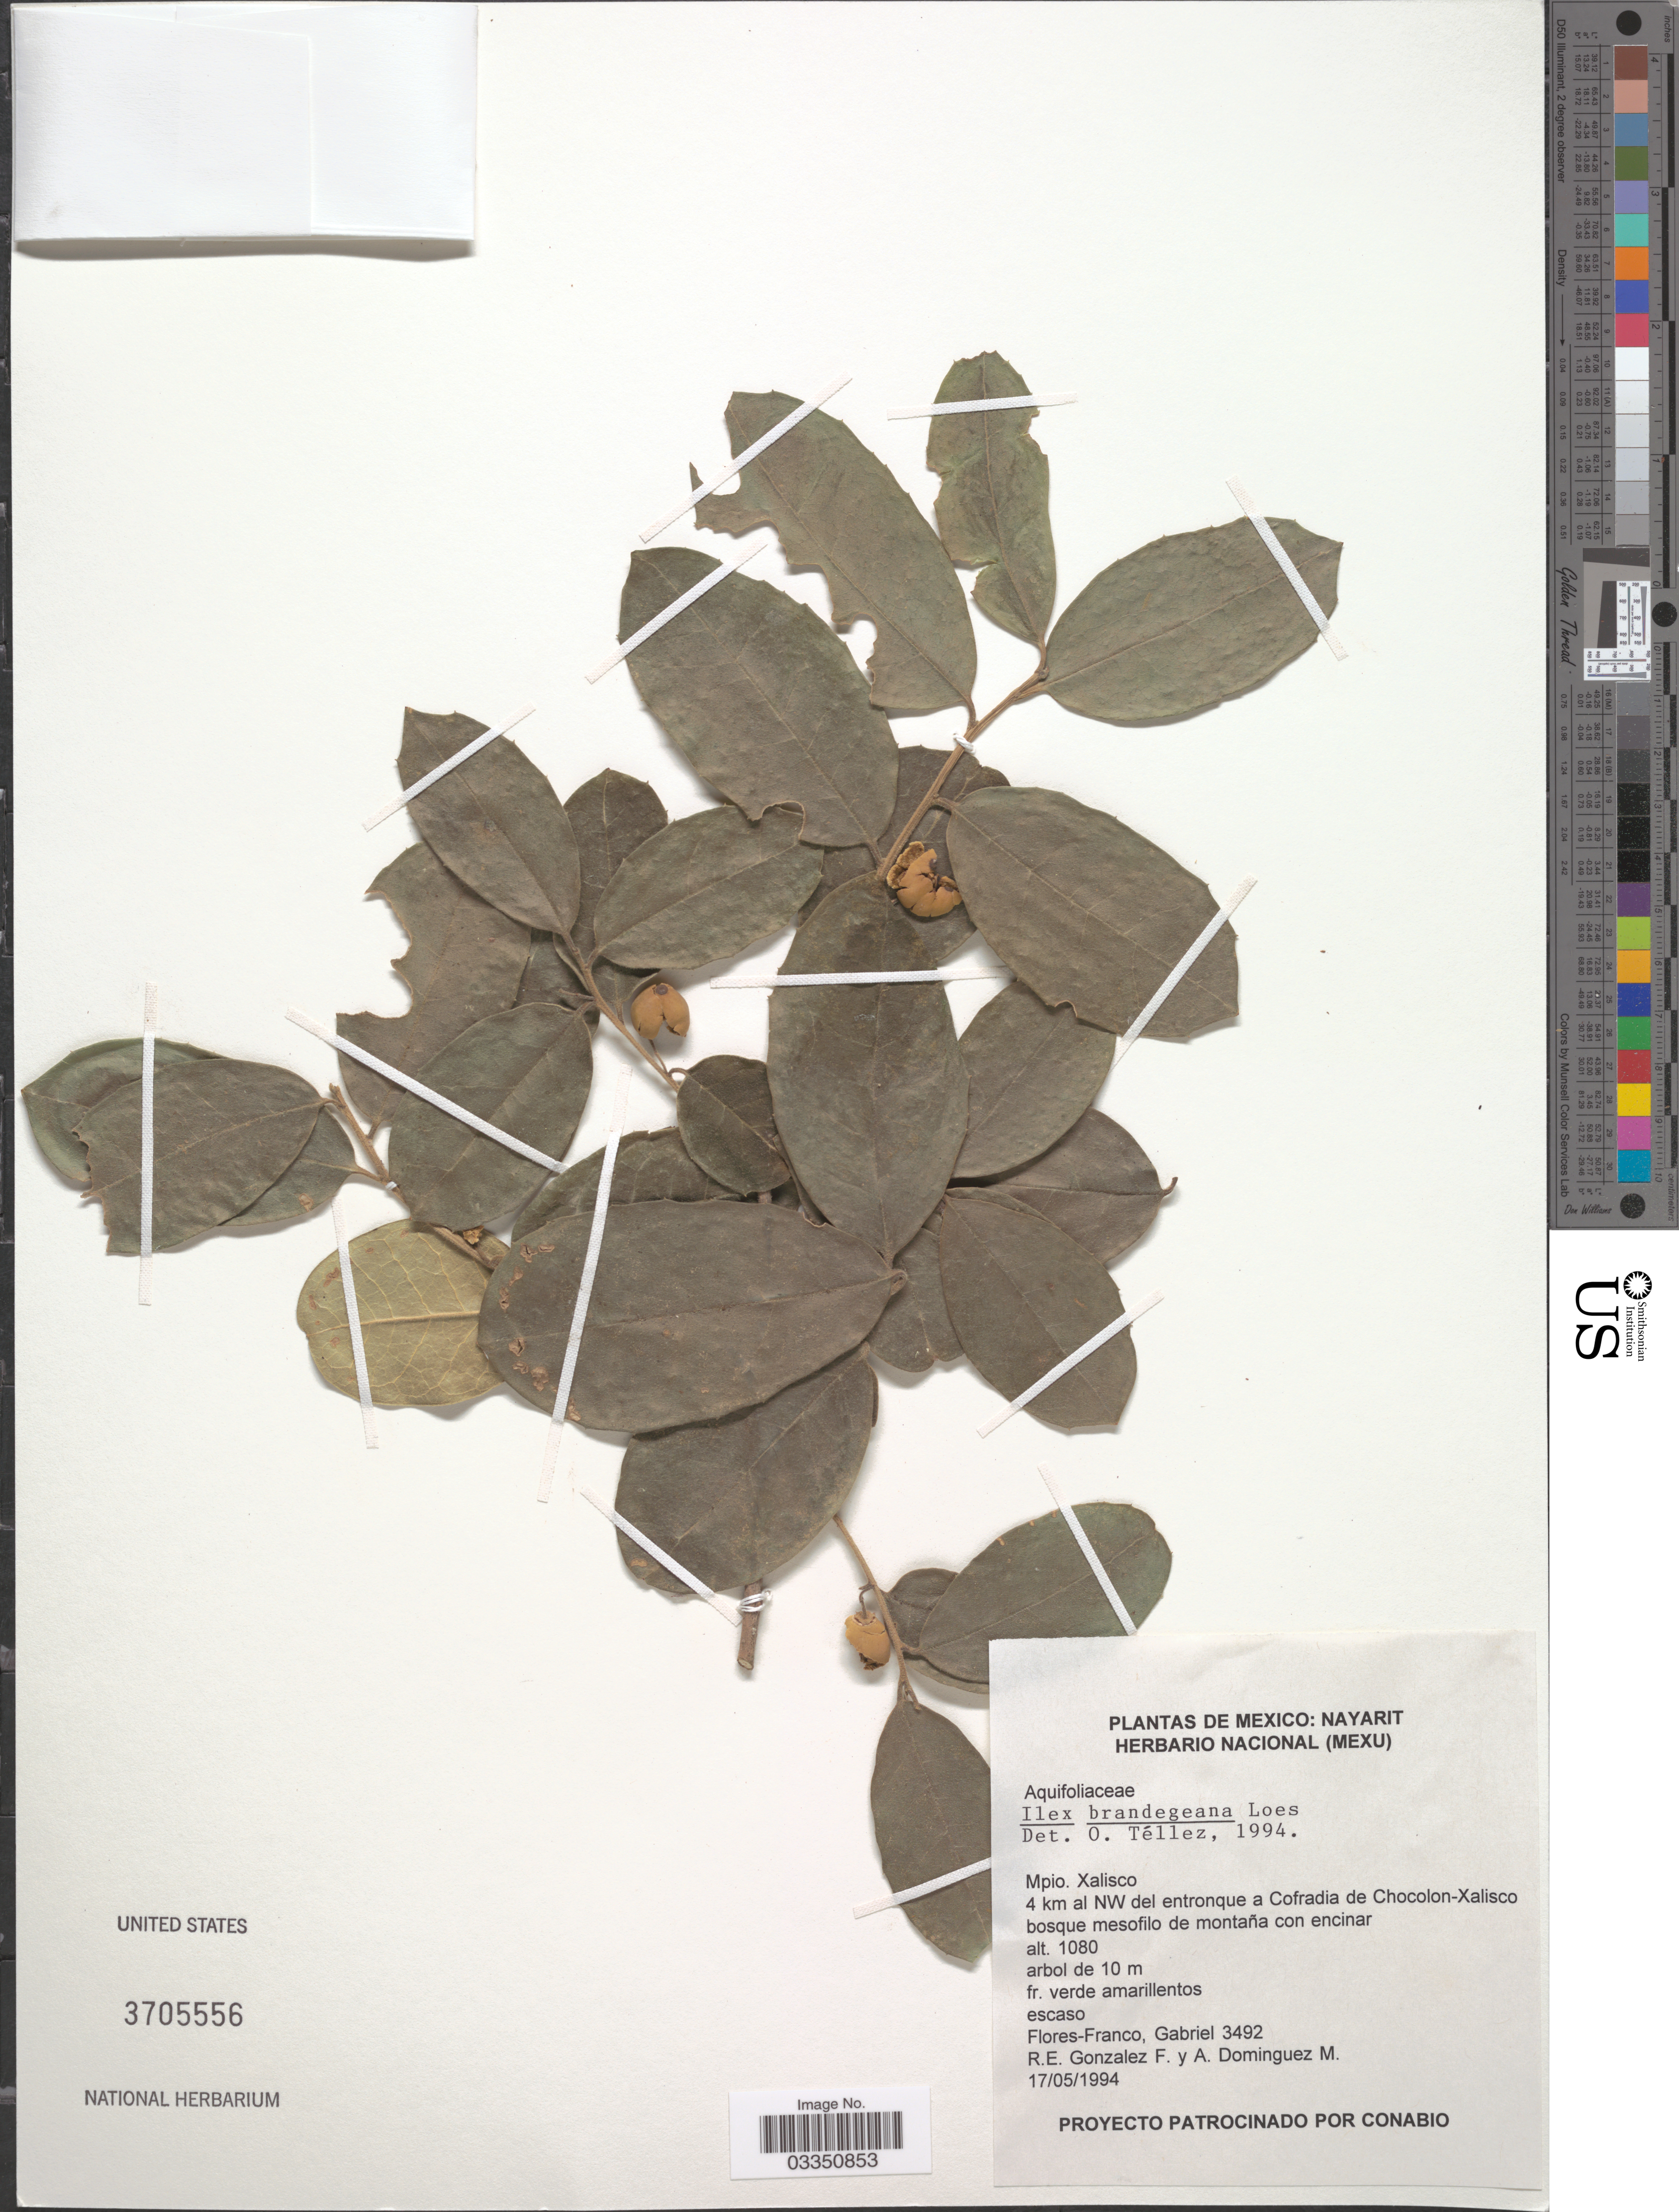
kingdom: Plantae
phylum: Tracheophyta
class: Magnoliopsida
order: Aquifoliales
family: Aquifoliaceae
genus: Ilex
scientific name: Ilex brandegeana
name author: Loes.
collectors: G. Flores F., R. Gonzalez & A. Dominguez M.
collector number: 3492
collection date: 1994-05-17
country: Mexico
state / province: Nayarit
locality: Mpio. Xalisco, 4 km al NW del entronque a Cofradia de Chocolon-Xalisco.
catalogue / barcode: US 3705556